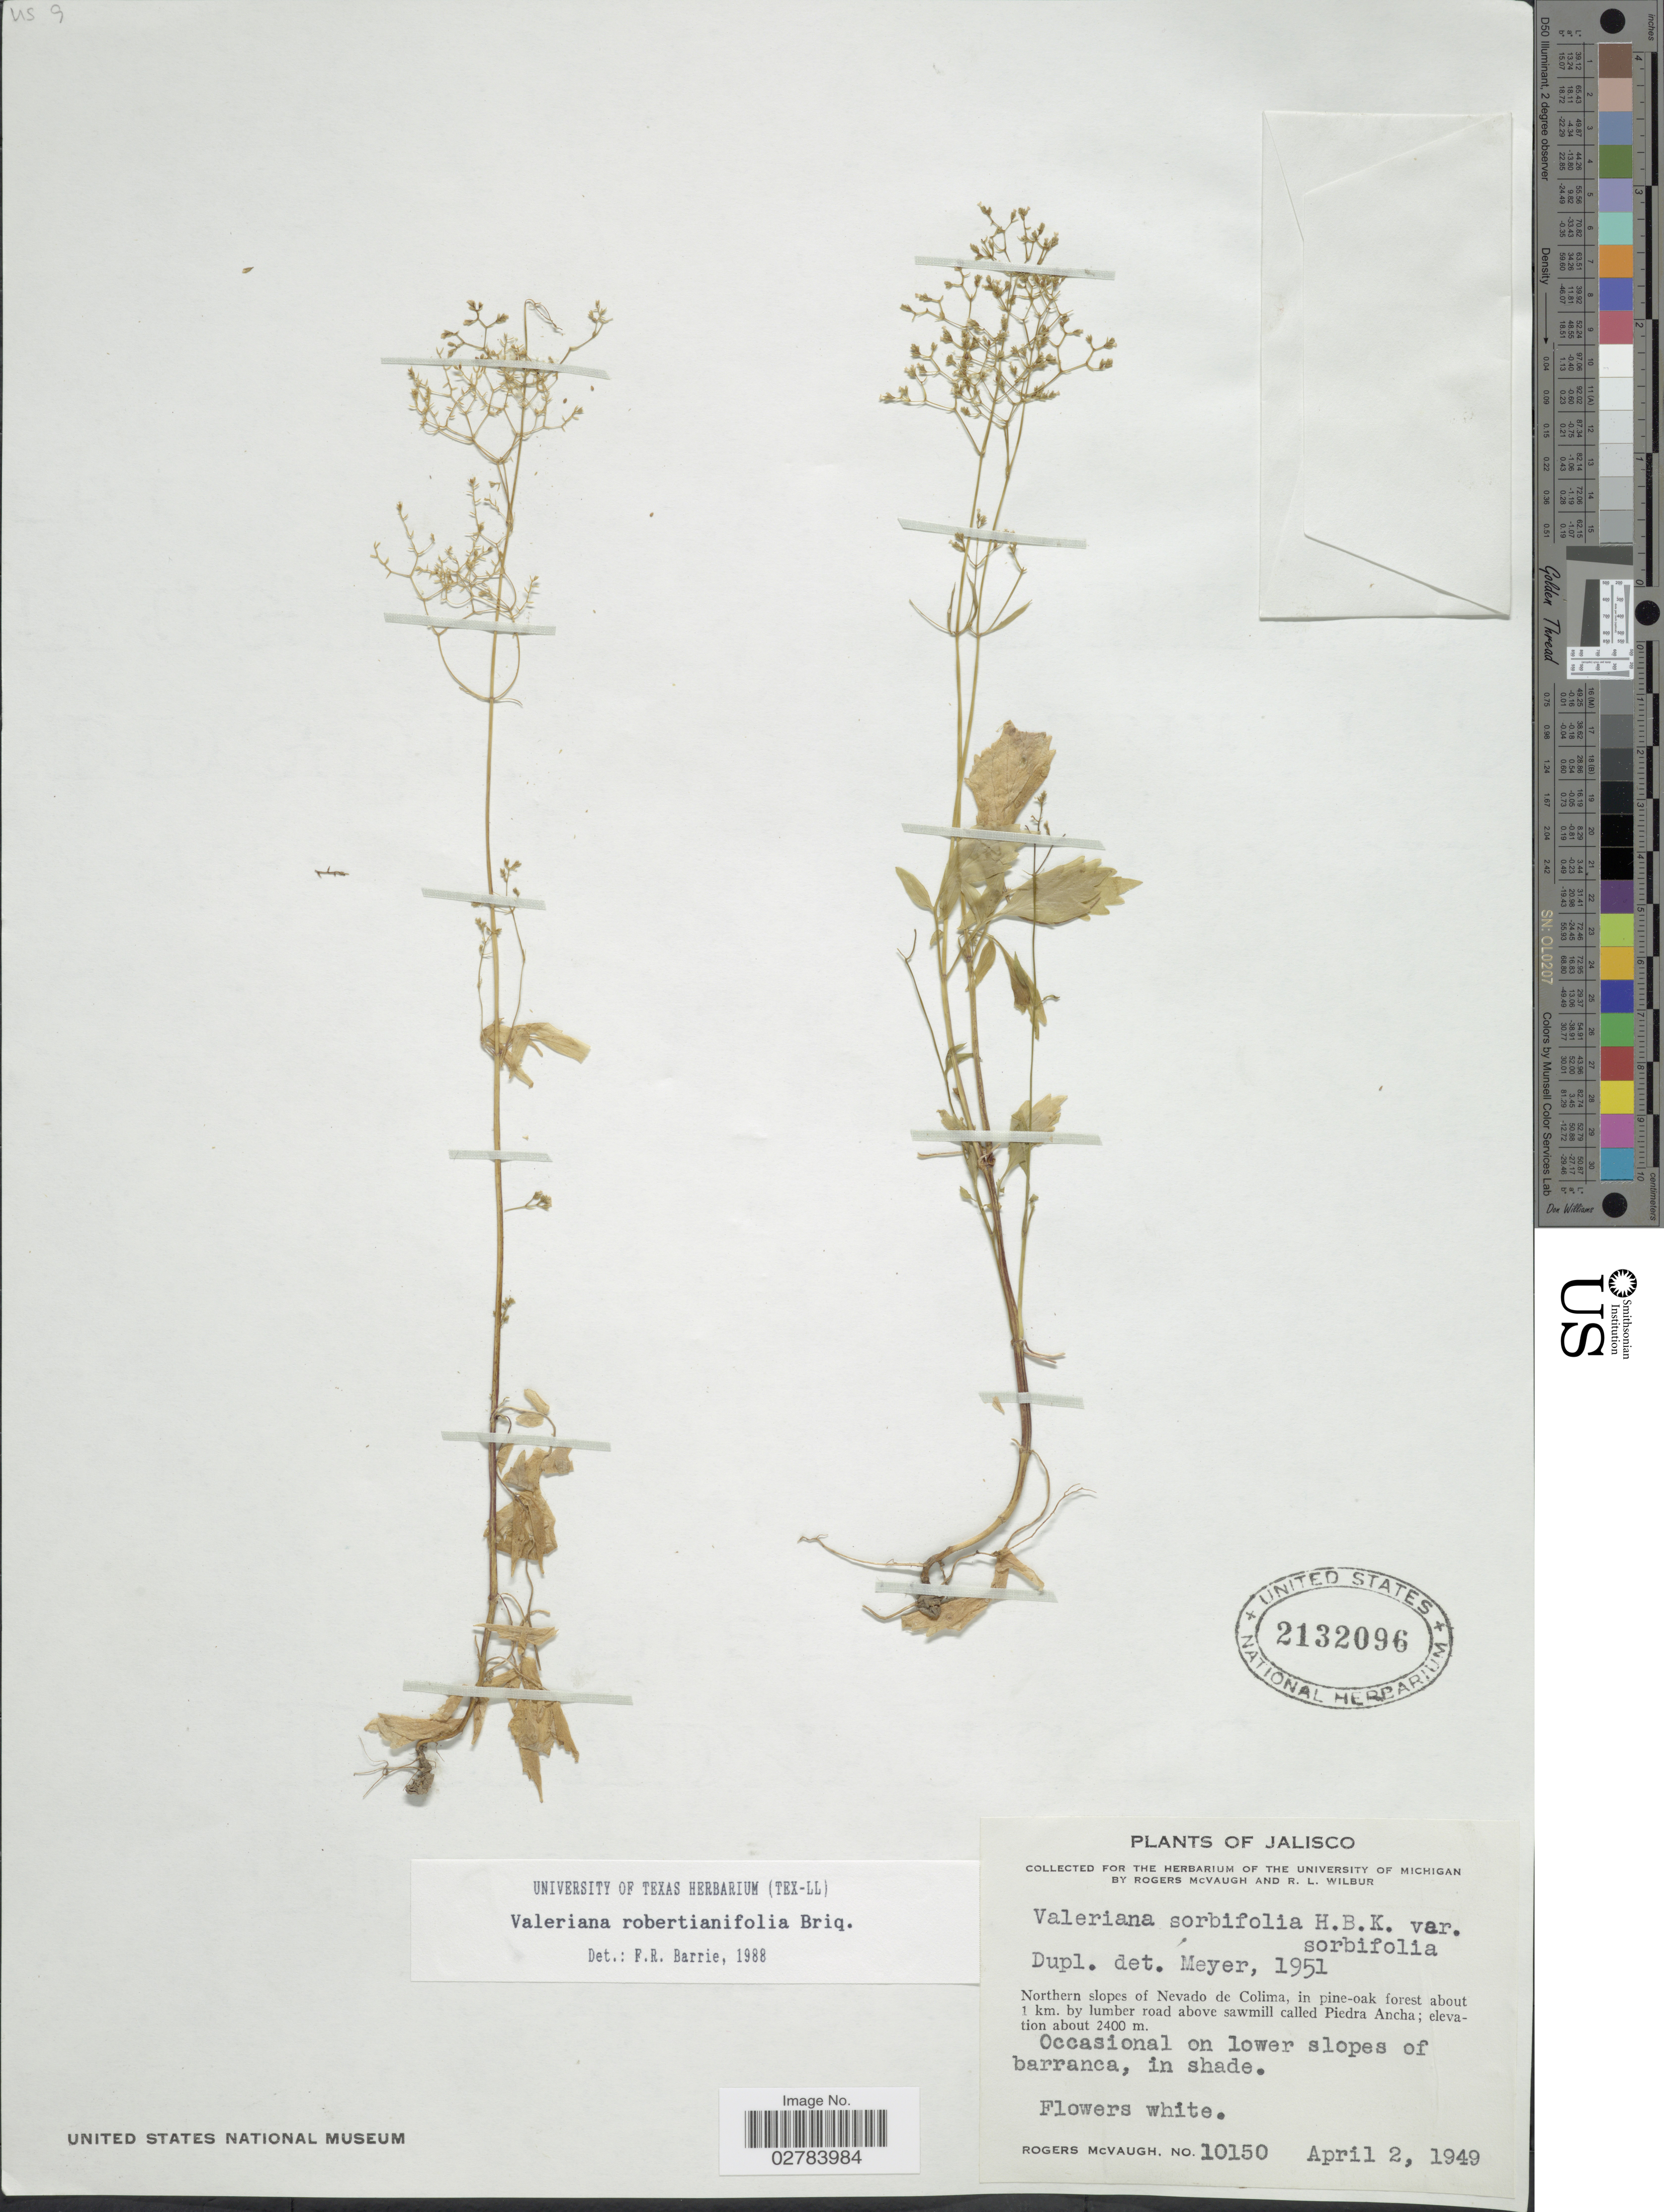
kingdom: Plantae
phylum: Tracheophyta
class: Magnoliopsida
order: Dipsacales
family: Caprifoliaceae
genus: Valeriana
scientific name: Valeriana robertianifolia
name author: Briq.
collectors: R. McVaugh & R. L. Wilbur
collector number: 10150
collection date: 1949-04-02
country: Mexico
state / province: Jalisco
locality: Northern slopes of Nevado de Colima, in pine-oak forest about 1 km. by lumber road above sawmill called Piedra Ancha, Occasional on lower slopes of barranca.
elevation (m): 2400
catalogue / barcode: US 2132096